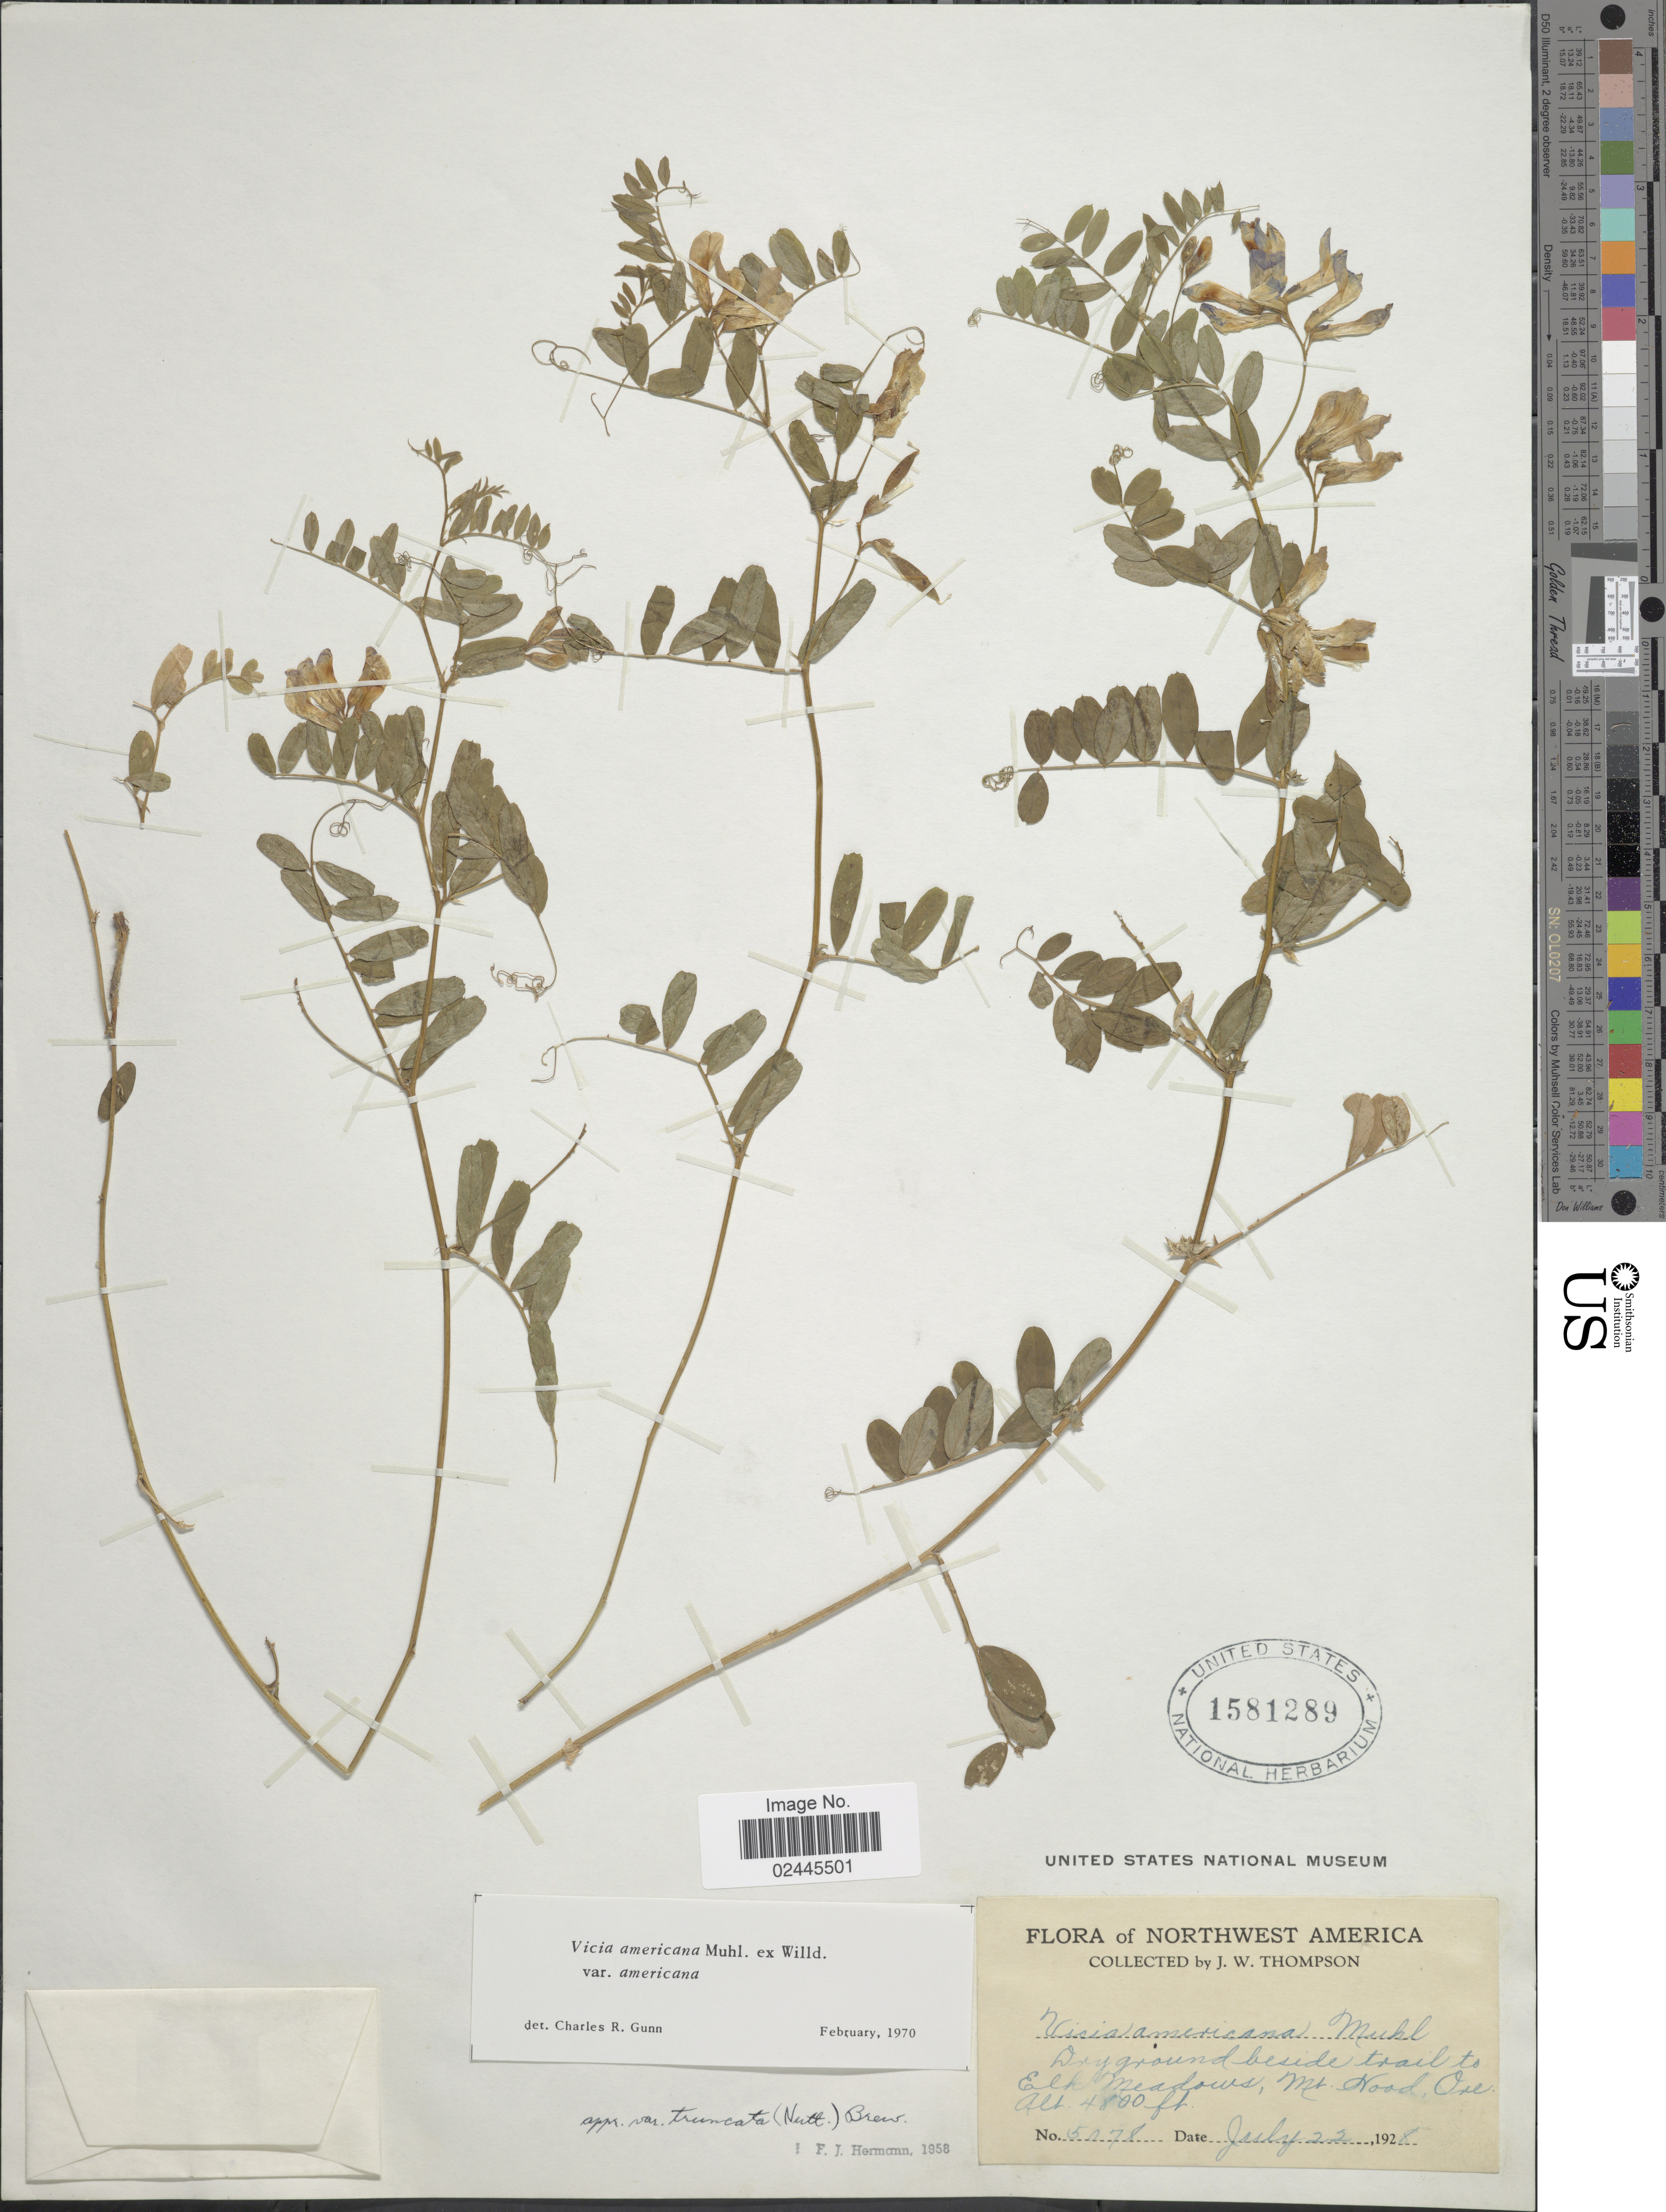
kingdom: Plantae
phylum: Tracheophyta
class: Magnoliopsida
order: Fabales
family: Fabaceae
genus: Vicia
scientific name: Vicia americana var. americana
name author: Muhl. ex Willd.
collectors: J. W. Thompson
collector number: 5078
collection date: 1928-07-22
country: United States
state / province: Oregon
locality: Dry ground beside trail to Elk Meadows, Mt. Hood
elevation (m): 1463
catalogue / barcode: US 1581289